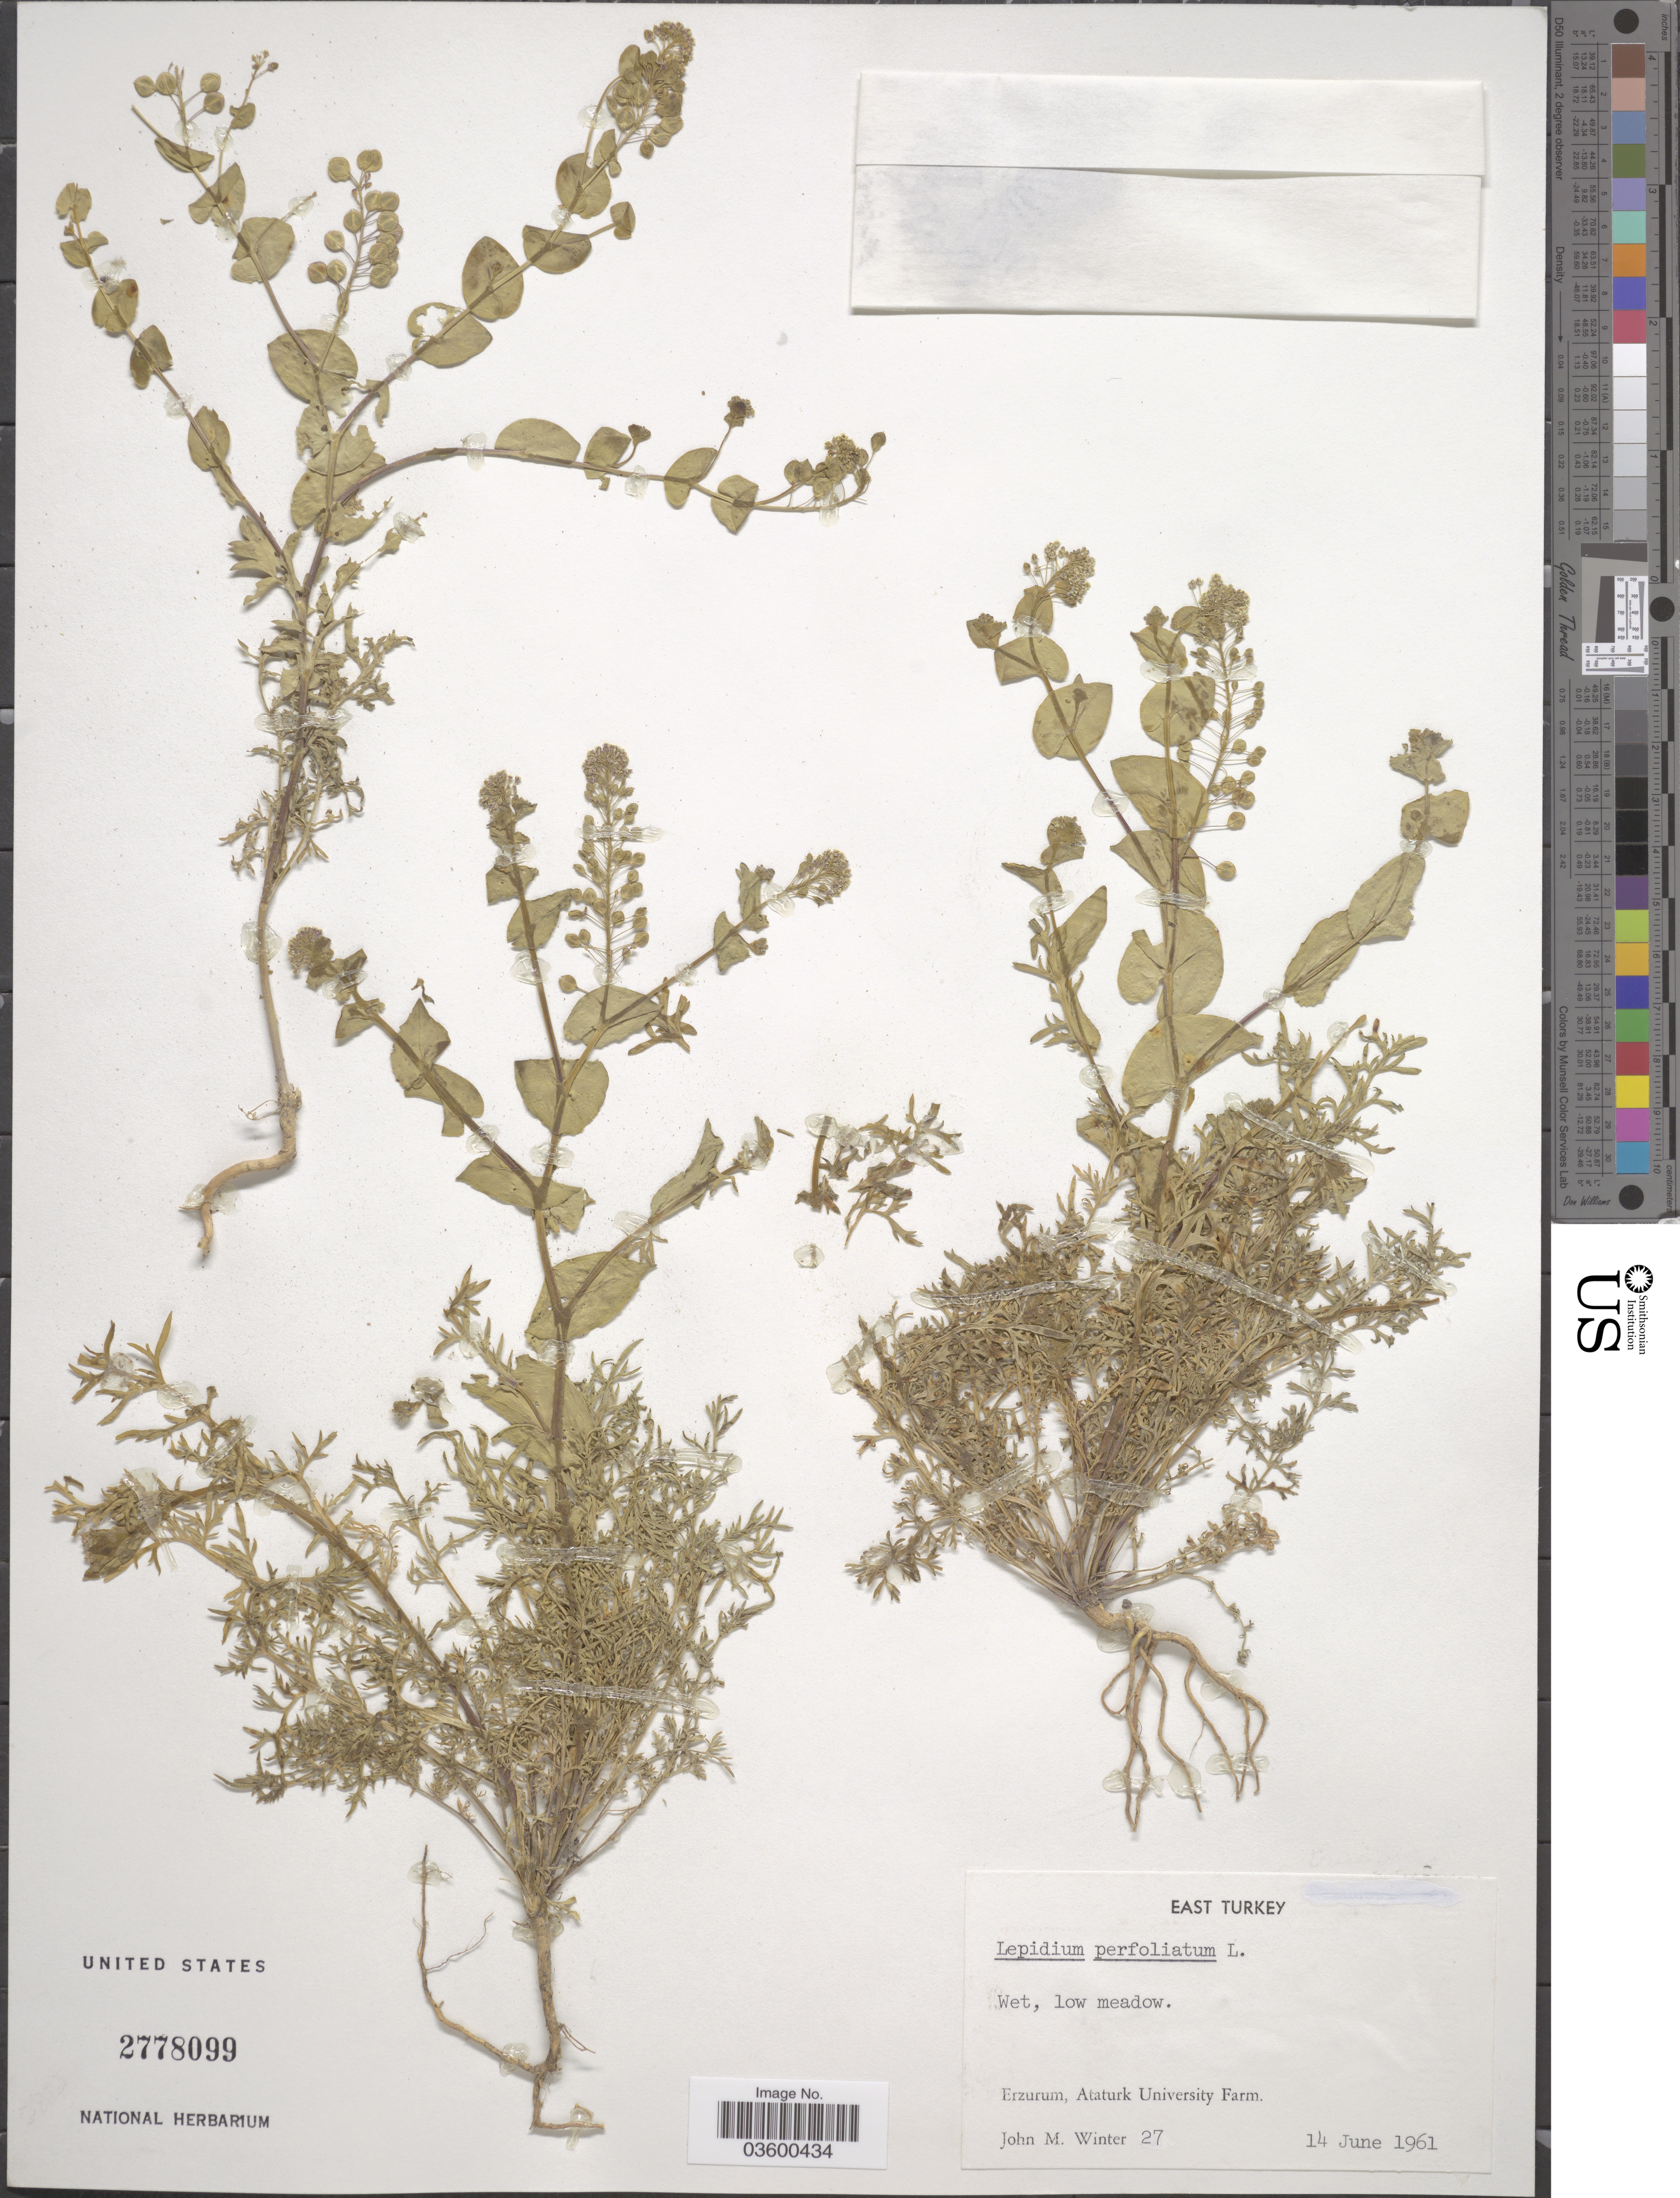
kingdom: Plantae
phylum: Tracheophyta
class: Magnoliopsida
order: Brassicales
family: Brassicaceae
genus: Lepidium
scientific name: Lepidium perfoliatum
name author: L.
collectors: J. M. Winter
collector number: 27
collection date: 1961-06-14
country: Turkey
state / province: Erzurum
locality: East Turkey. Ataturk University Farm.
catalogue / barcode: US 2778099